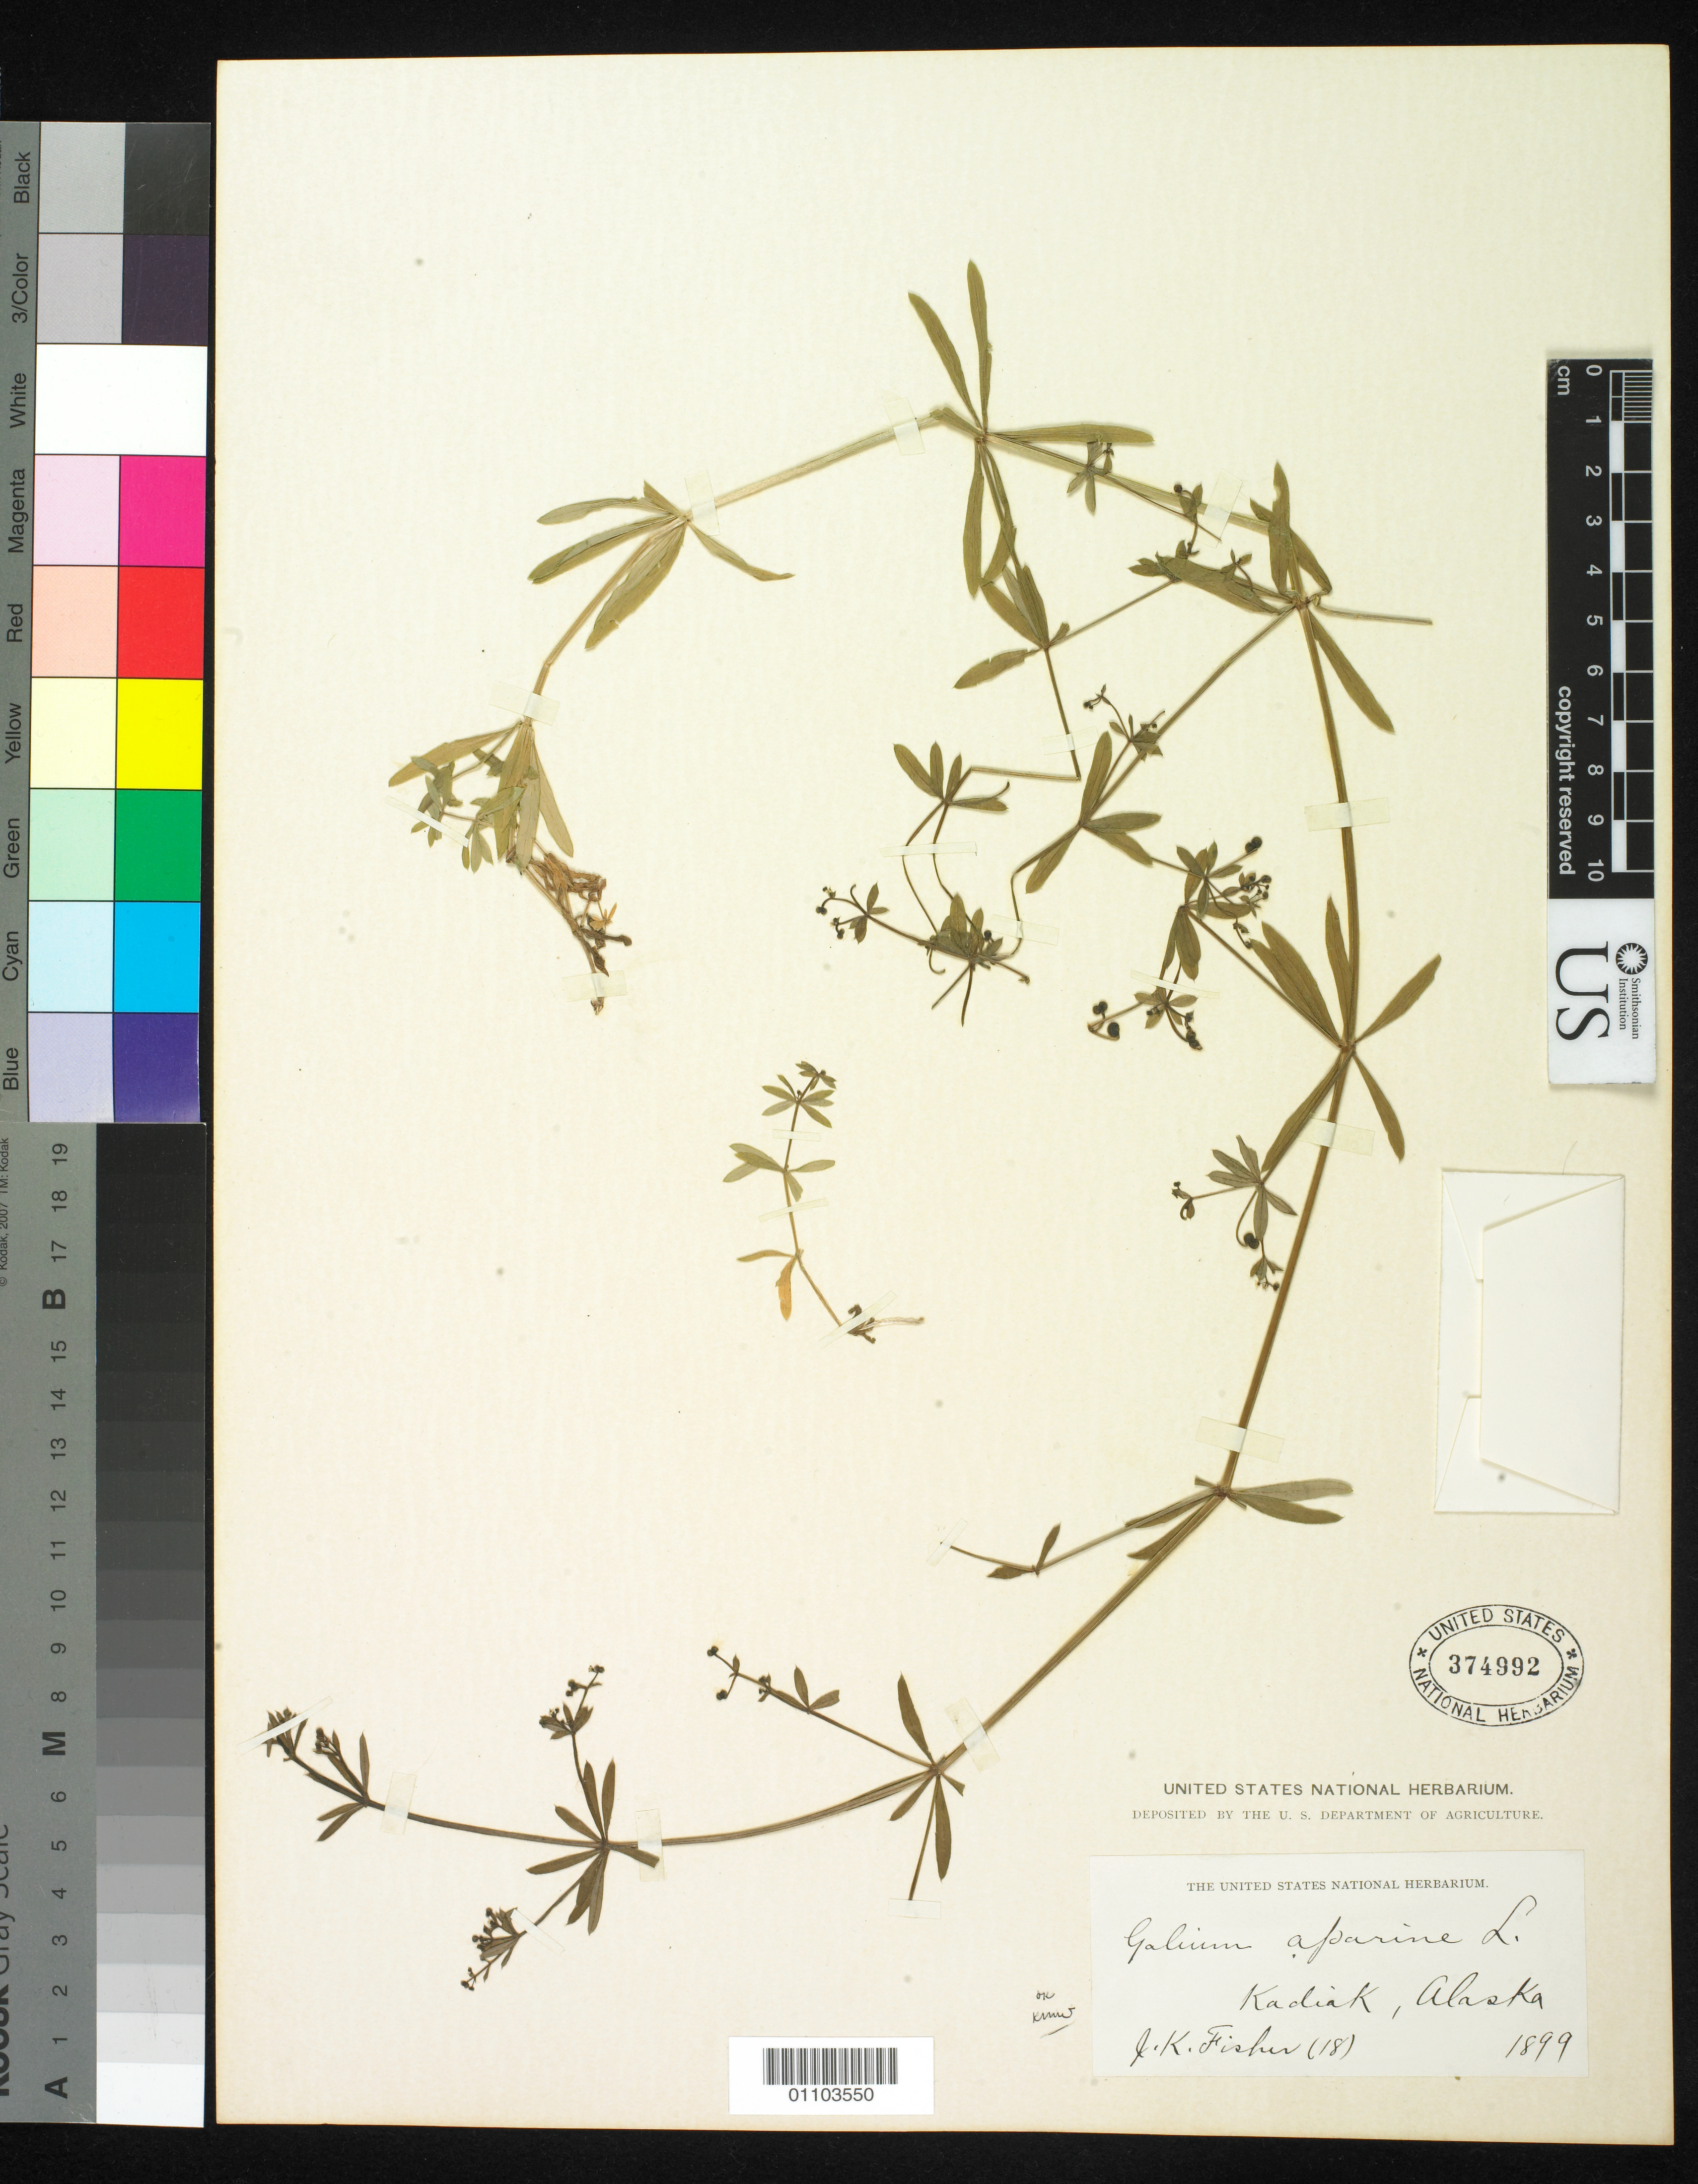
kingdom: Plantae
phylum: Tracheophyta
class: Magnoliopsida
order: Gentianales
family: Rubiaceae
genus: Galium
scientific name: Galium aparine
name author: L.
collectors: W. J. Fisher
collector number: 18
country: United States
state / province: Alaska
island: Kodiak I.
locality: Kodiak (Kadiak, Kadyak)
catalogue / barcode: US 374992